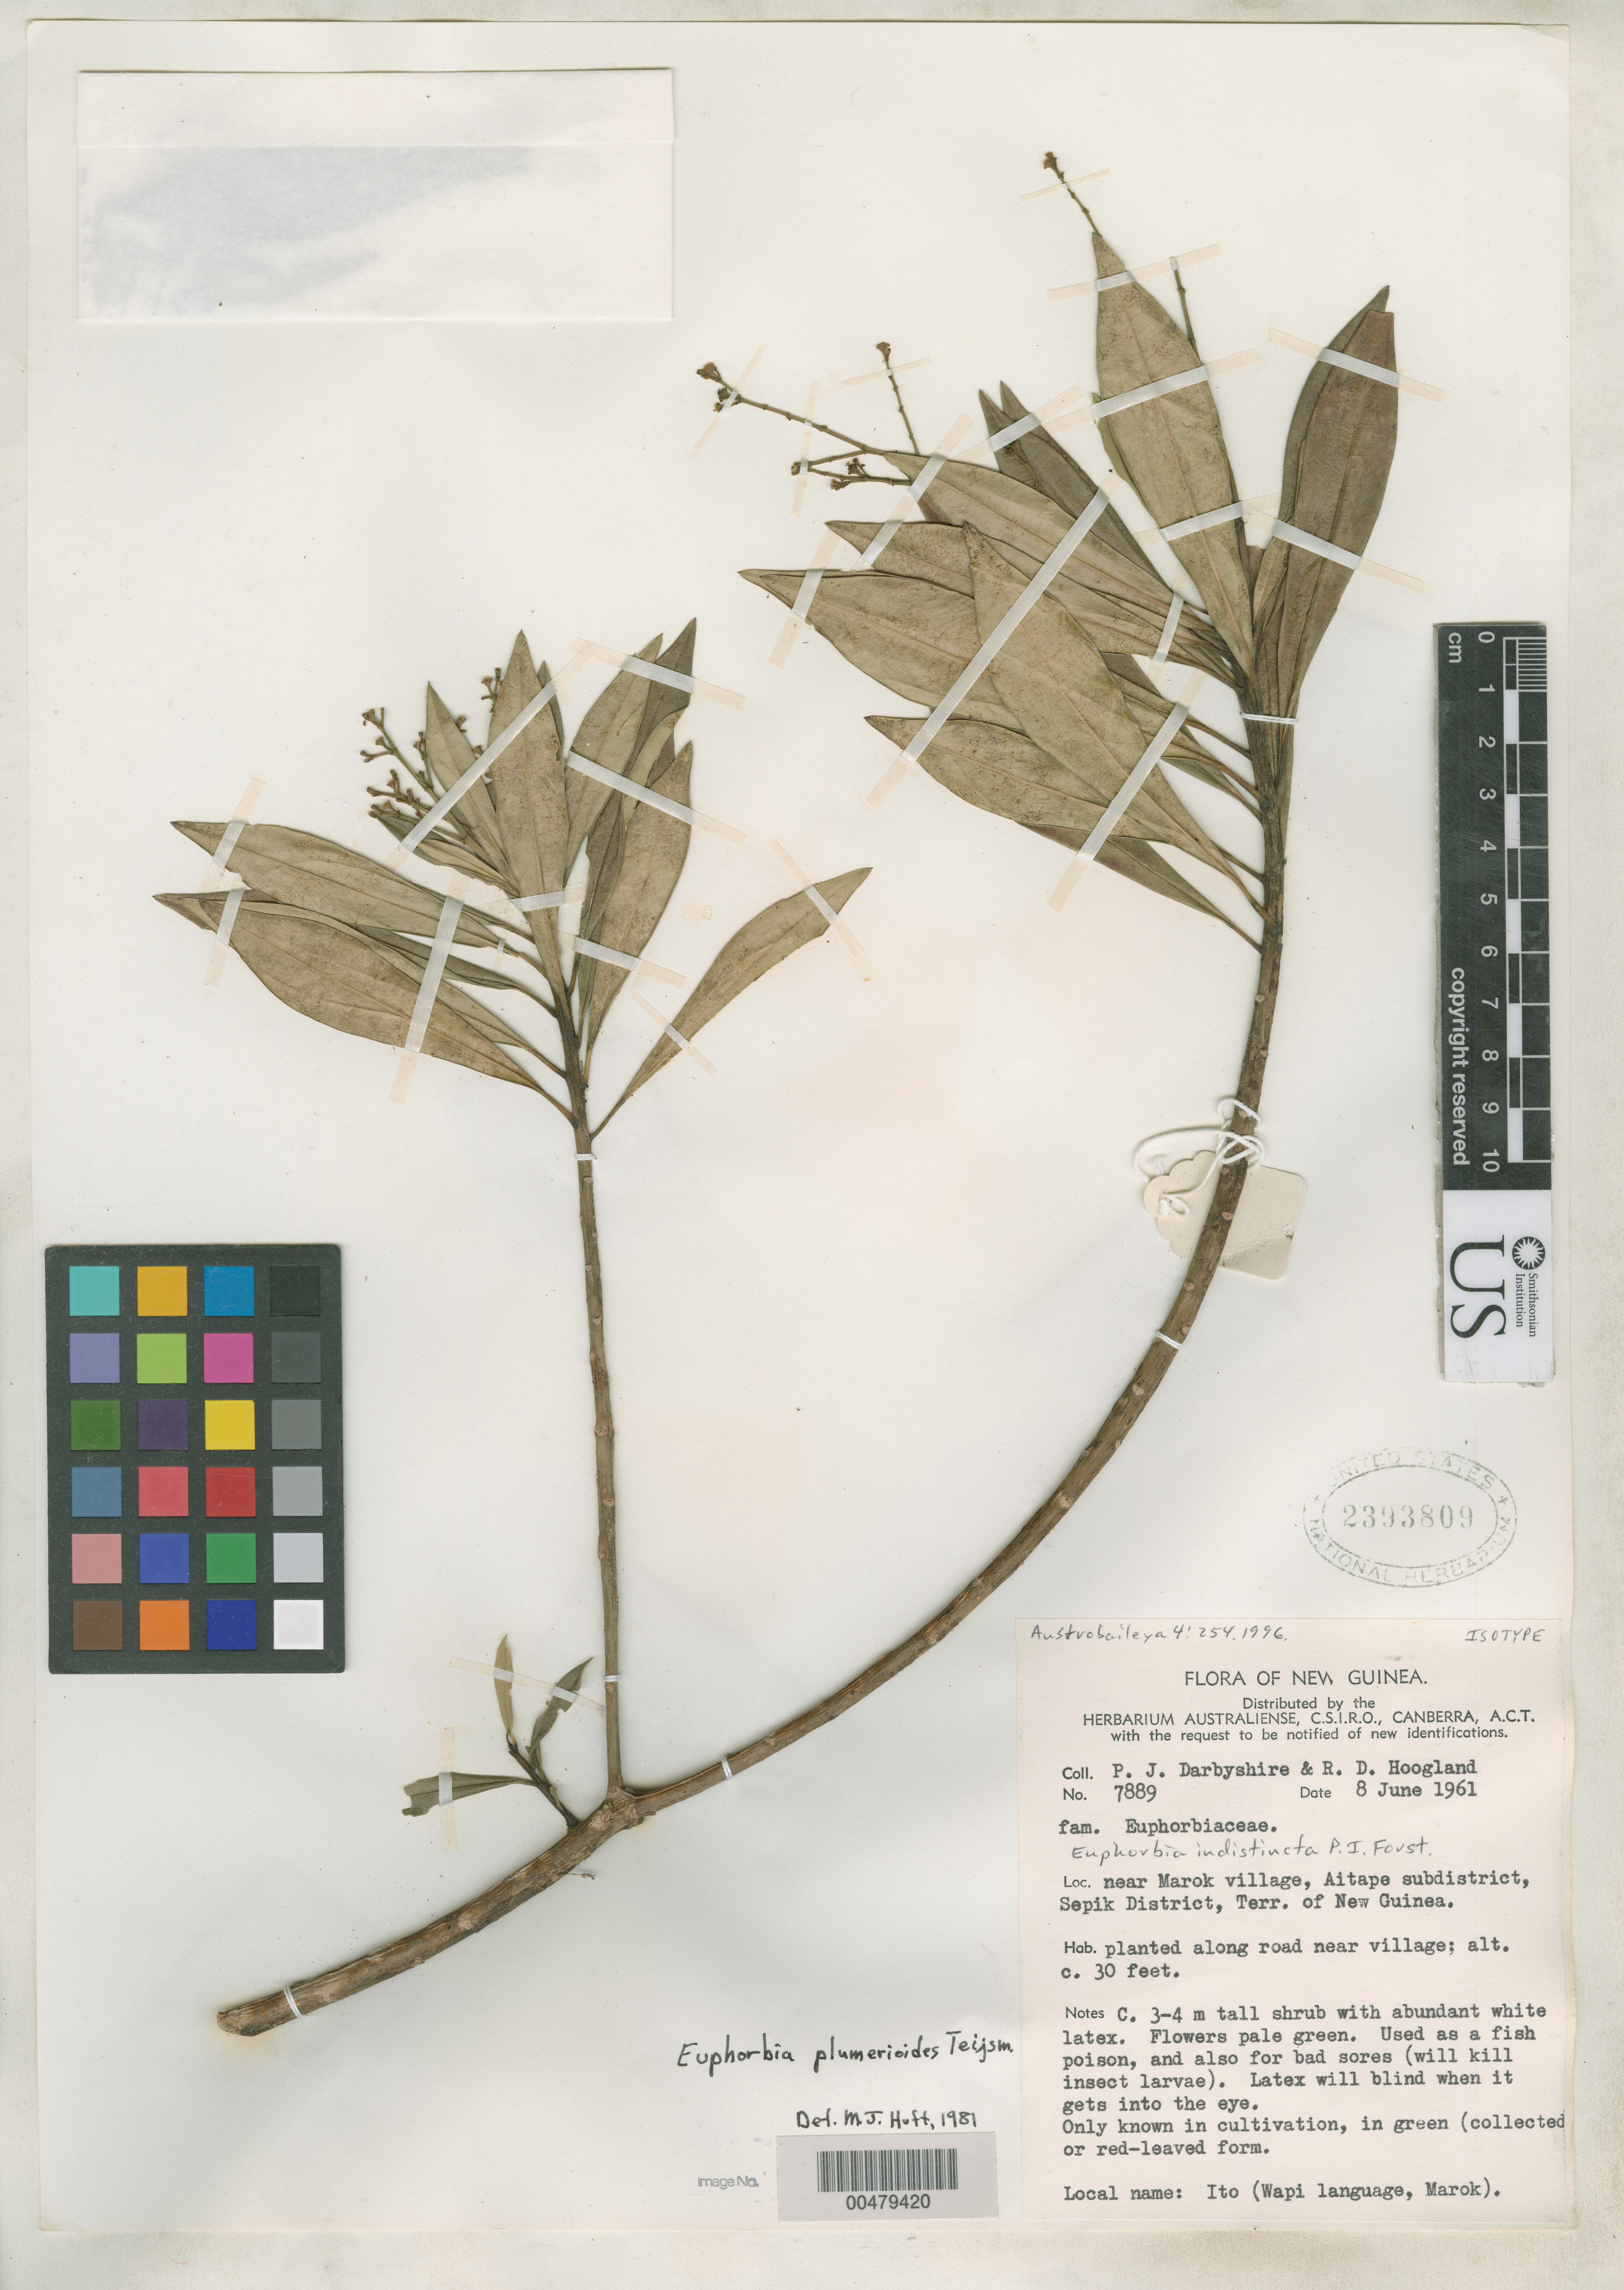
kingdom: Plantae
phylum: Tracheophyta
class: Magnoliopsida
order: Malpighiales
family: Euphorbiaceae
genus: Euphorbia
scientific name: Euphorbia indistincta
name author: P.I. Forst.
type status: Isotype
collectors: P. Darbyshire & R. D. Hoogland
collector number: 7889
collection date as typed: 08 Jun 1961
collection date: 1961-06-08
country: Papua New Guinea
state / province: Sepik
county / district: Maitape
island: New Guinea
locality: Near Marok village, Maitape subdistrict.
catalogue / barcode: US 2393809